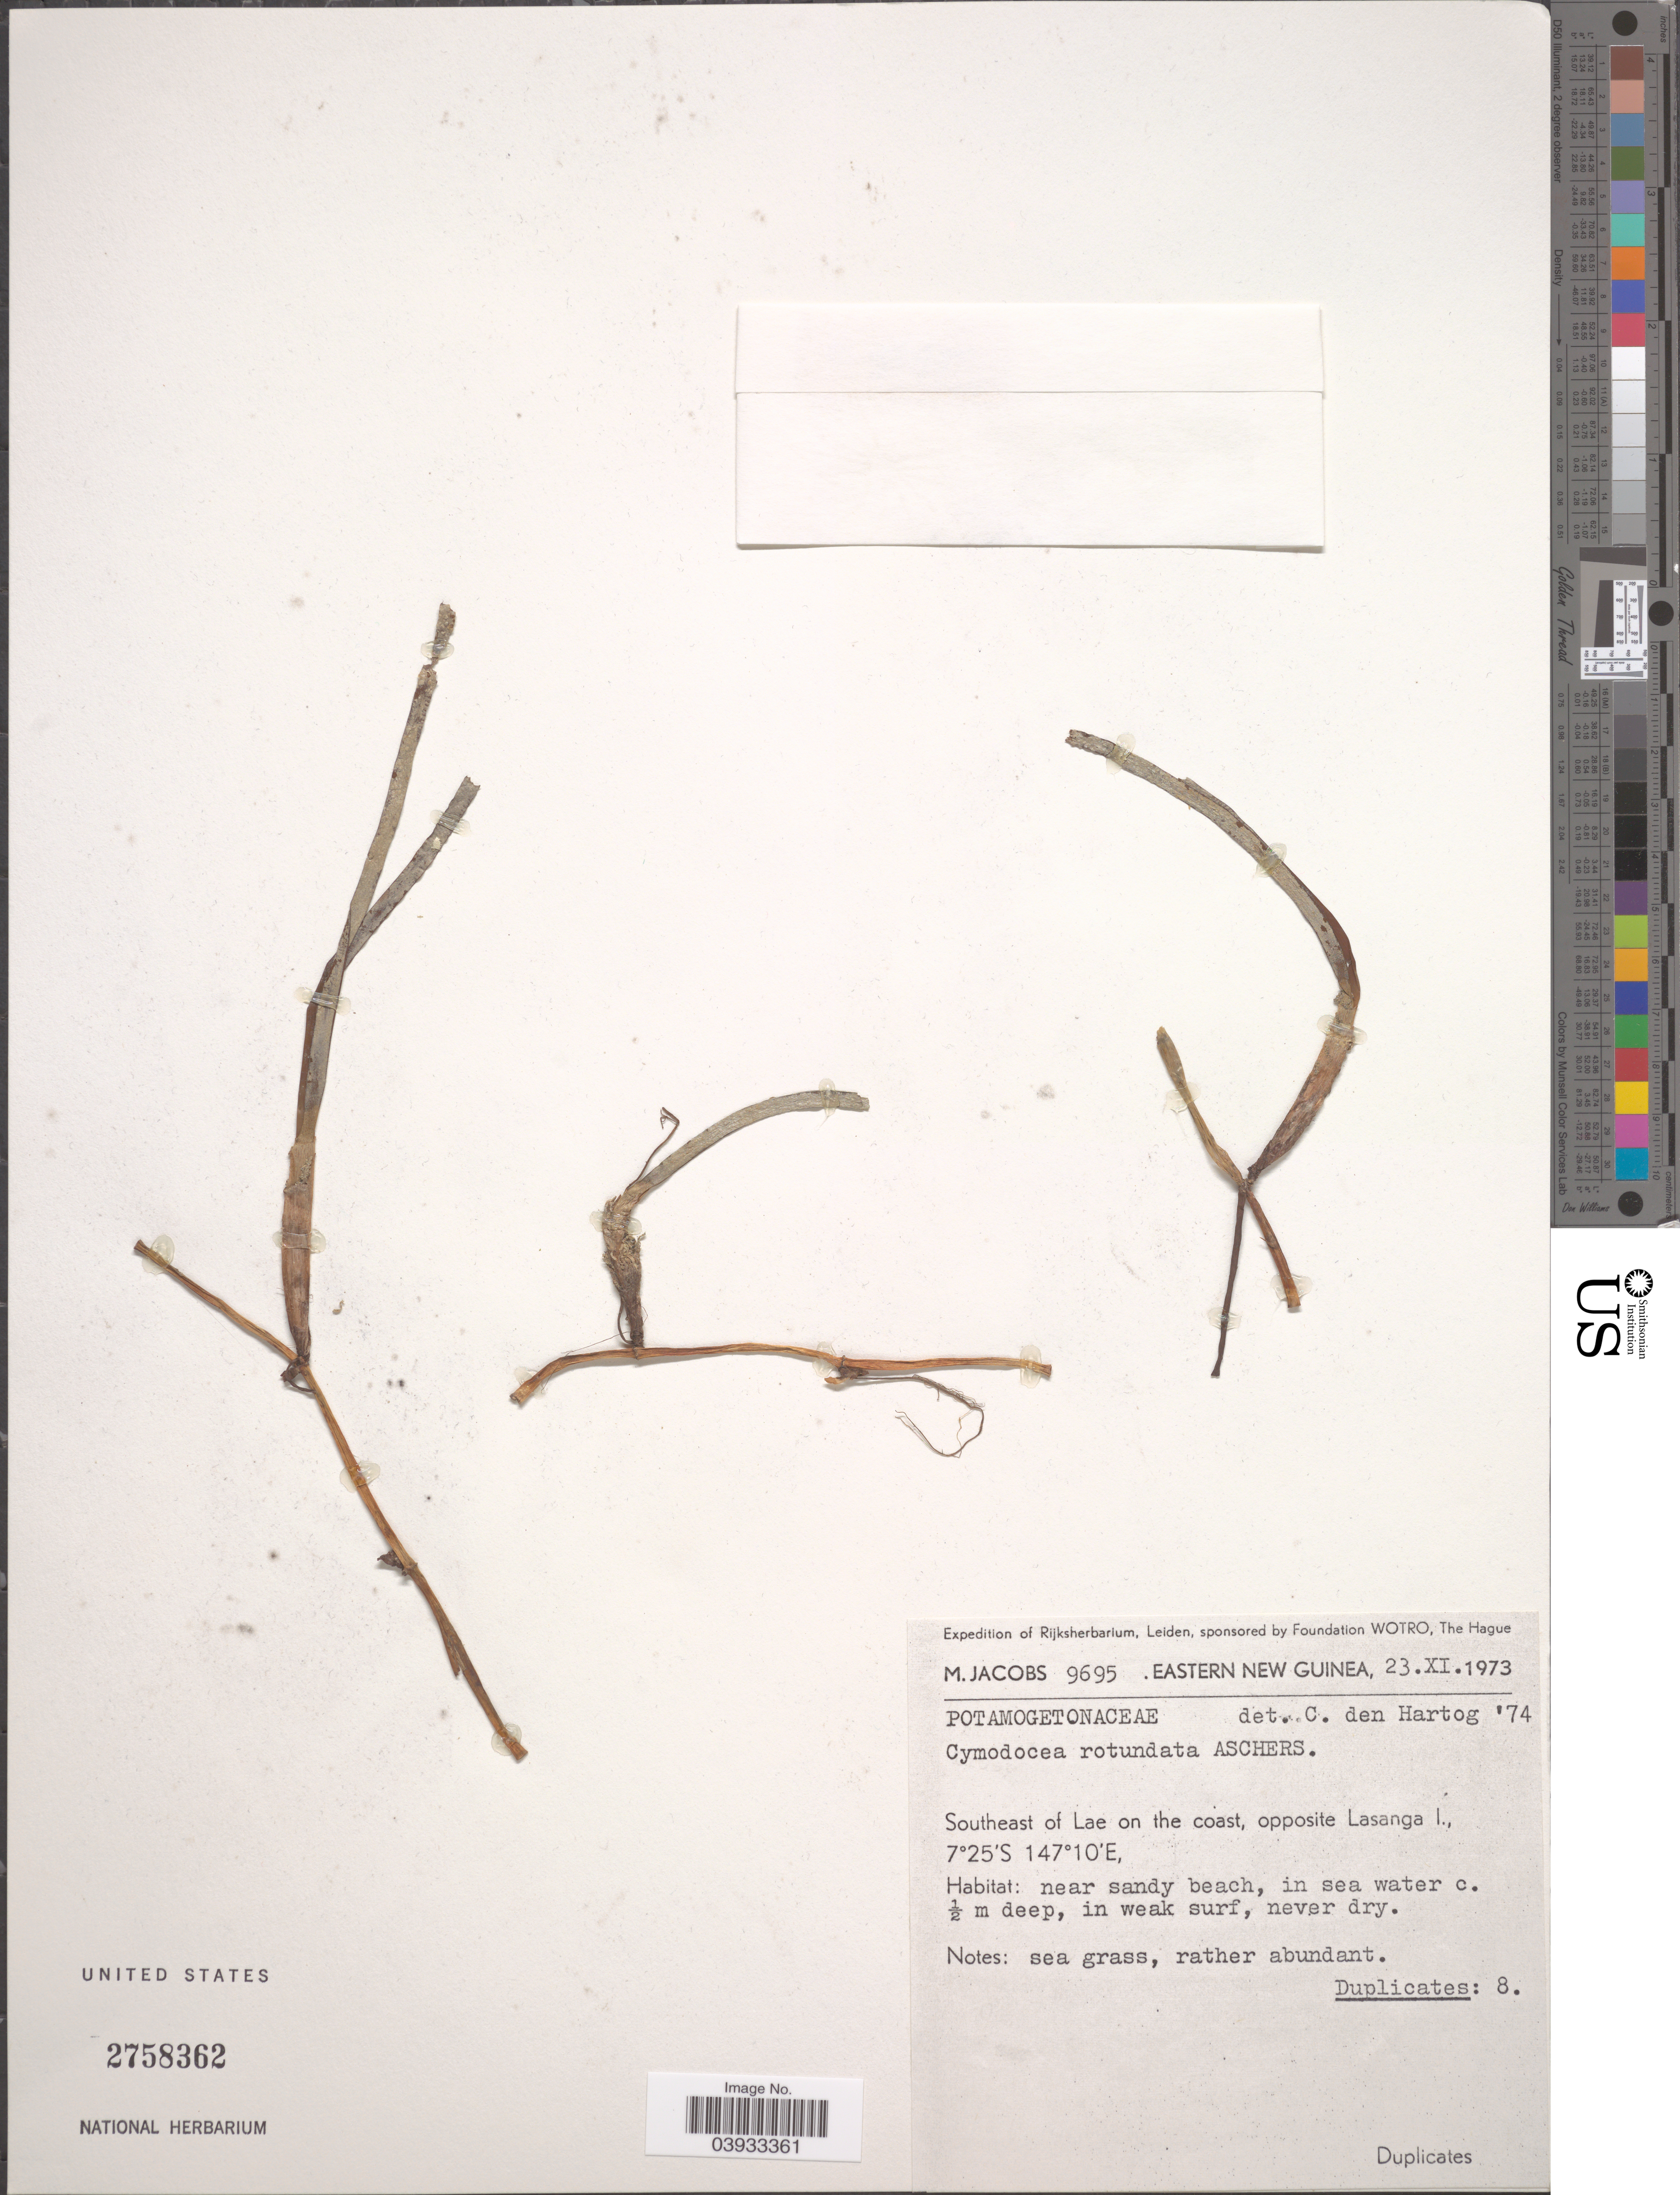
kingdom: Plantae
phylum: Tracheophyta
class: Liliopsida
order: Alismatales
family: Cymodoceaceae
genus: Cymodocea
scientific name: Cymodocea rotundata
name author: Asch. & Schweinf.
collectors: M. Jacobs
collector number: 9695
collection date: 1973-11-23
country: Papua New Guinea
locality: Eastern New Guinea. Southeast of Lae on the coast, opposite Lasanga I.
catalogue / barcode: US 2758362